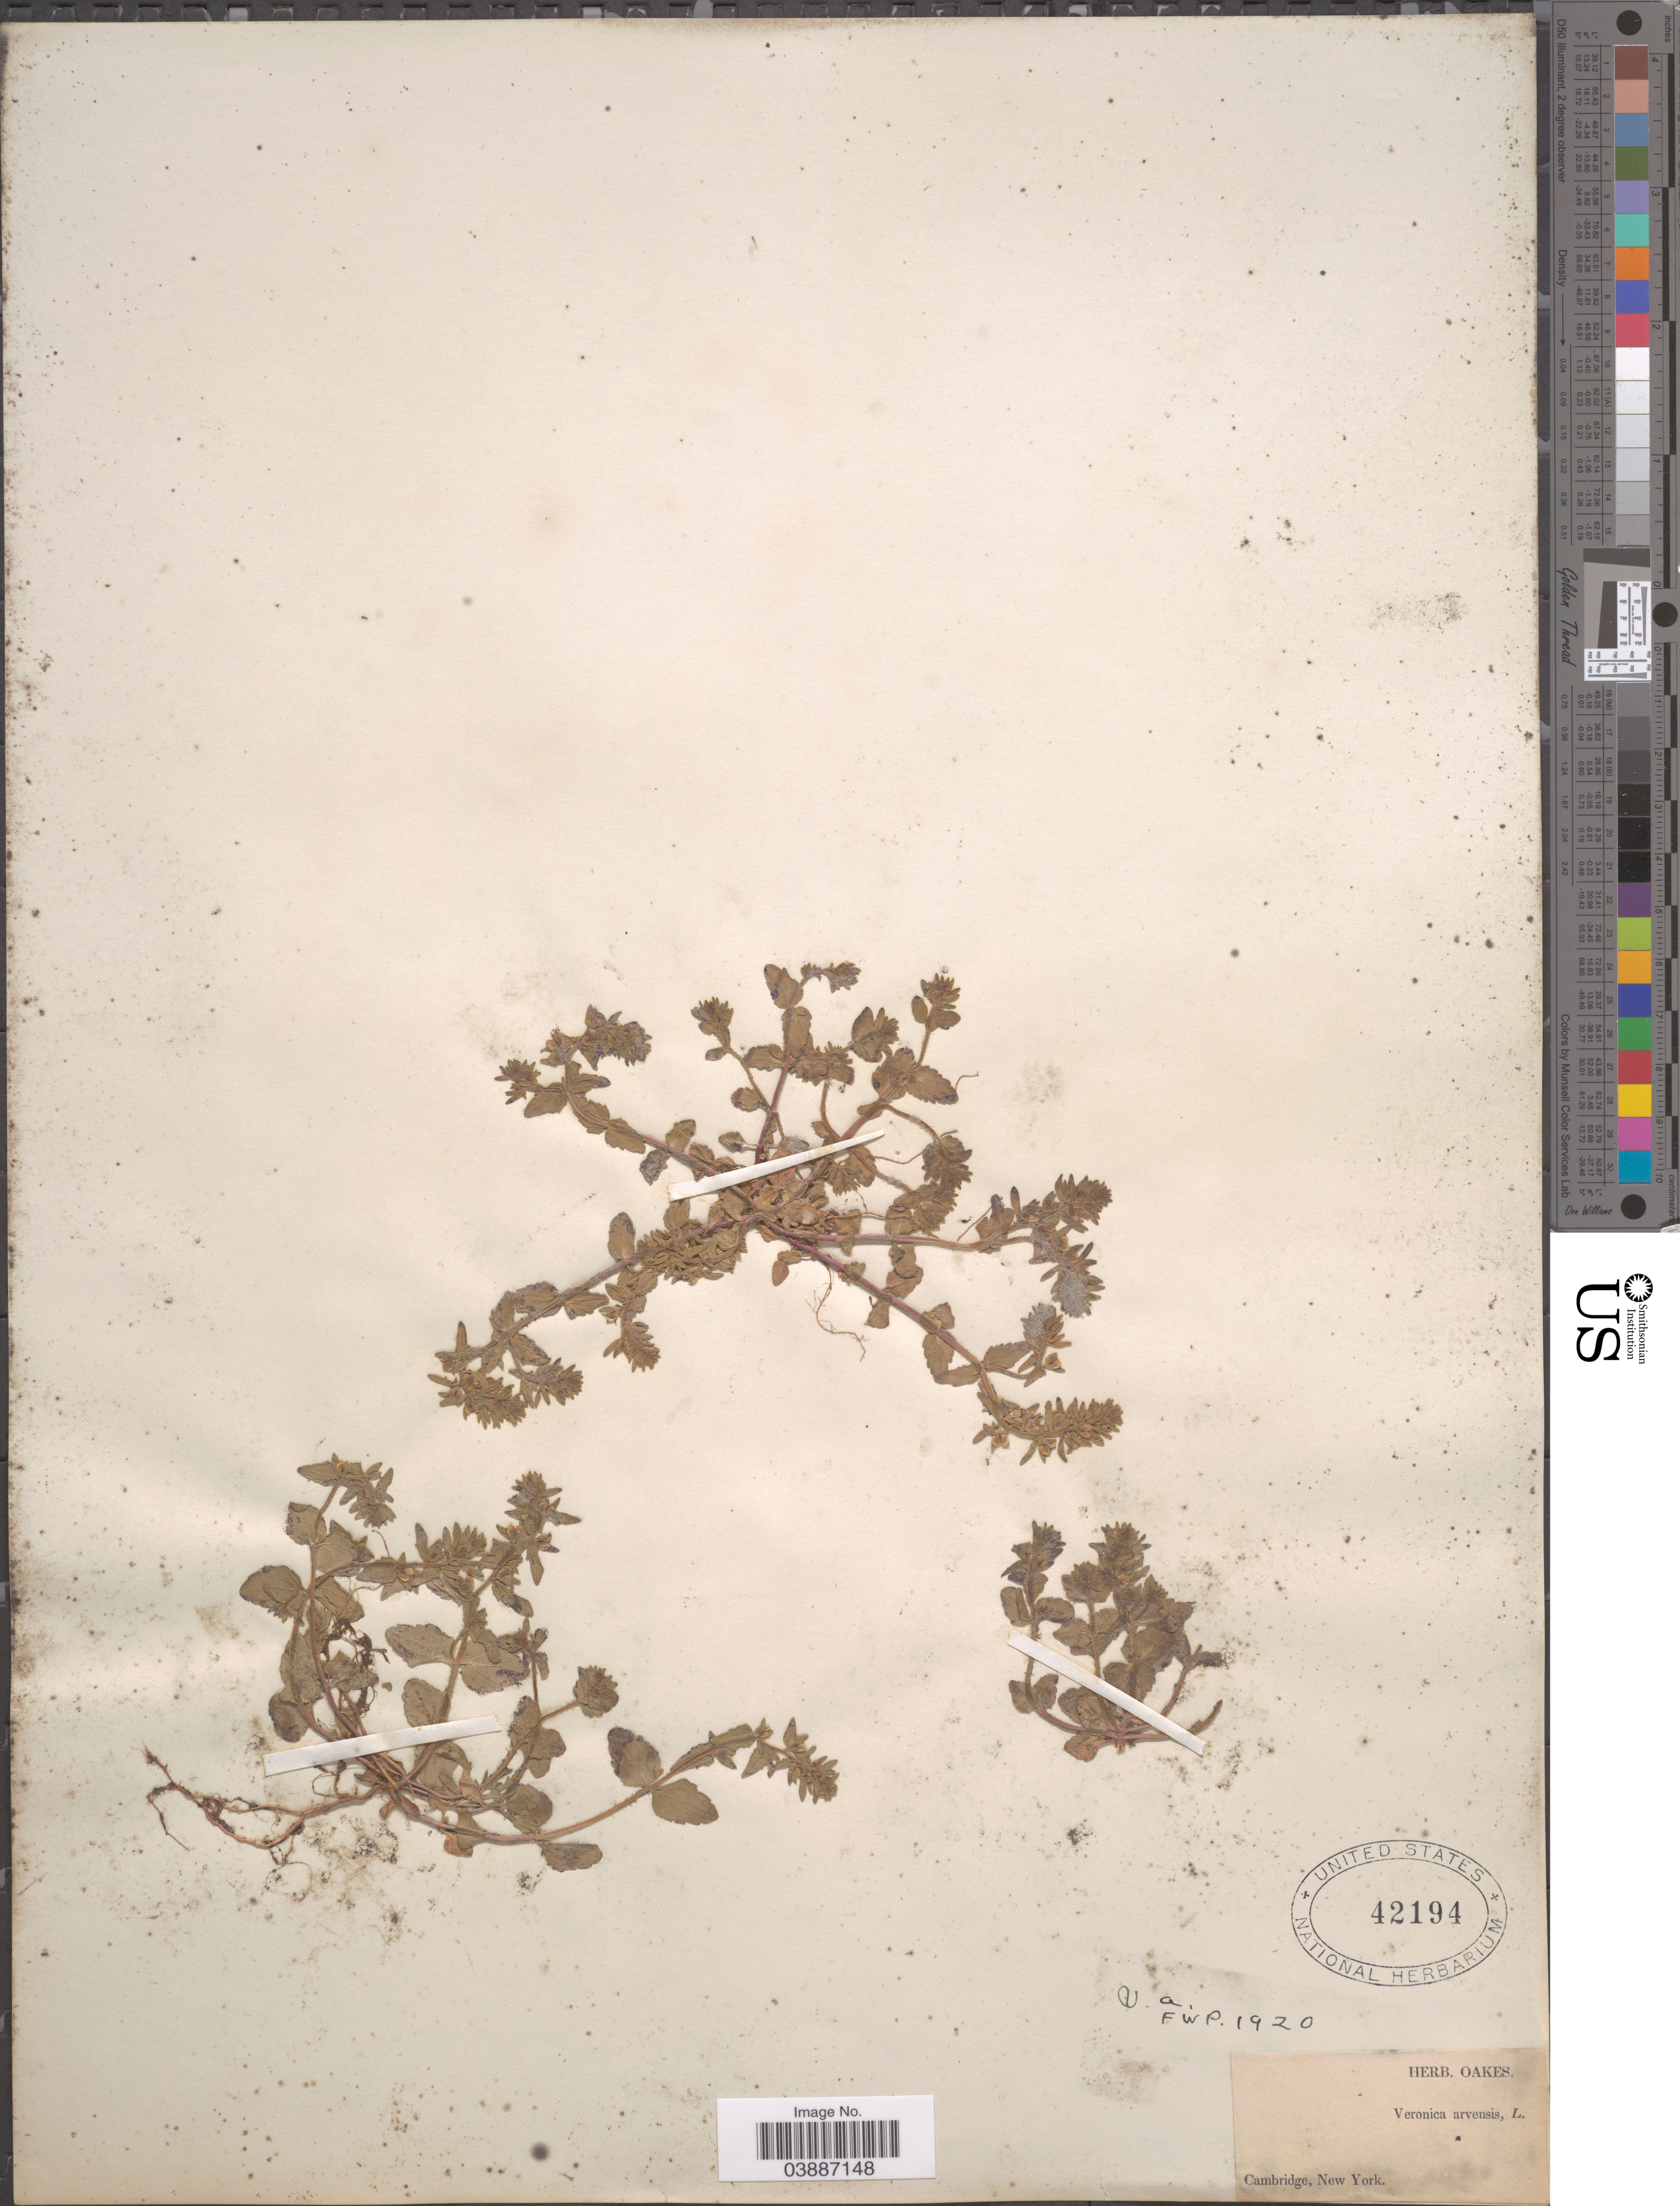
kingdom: Plantae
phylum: Tracheophyta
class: Magnoliopsida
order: Lamiales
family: Plantaginaceae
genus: Veronica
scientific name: Veronica arvensis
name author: L.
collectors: ex herb. Oakes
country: United States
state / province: New York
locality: Cambridge.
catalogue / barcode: US 42194